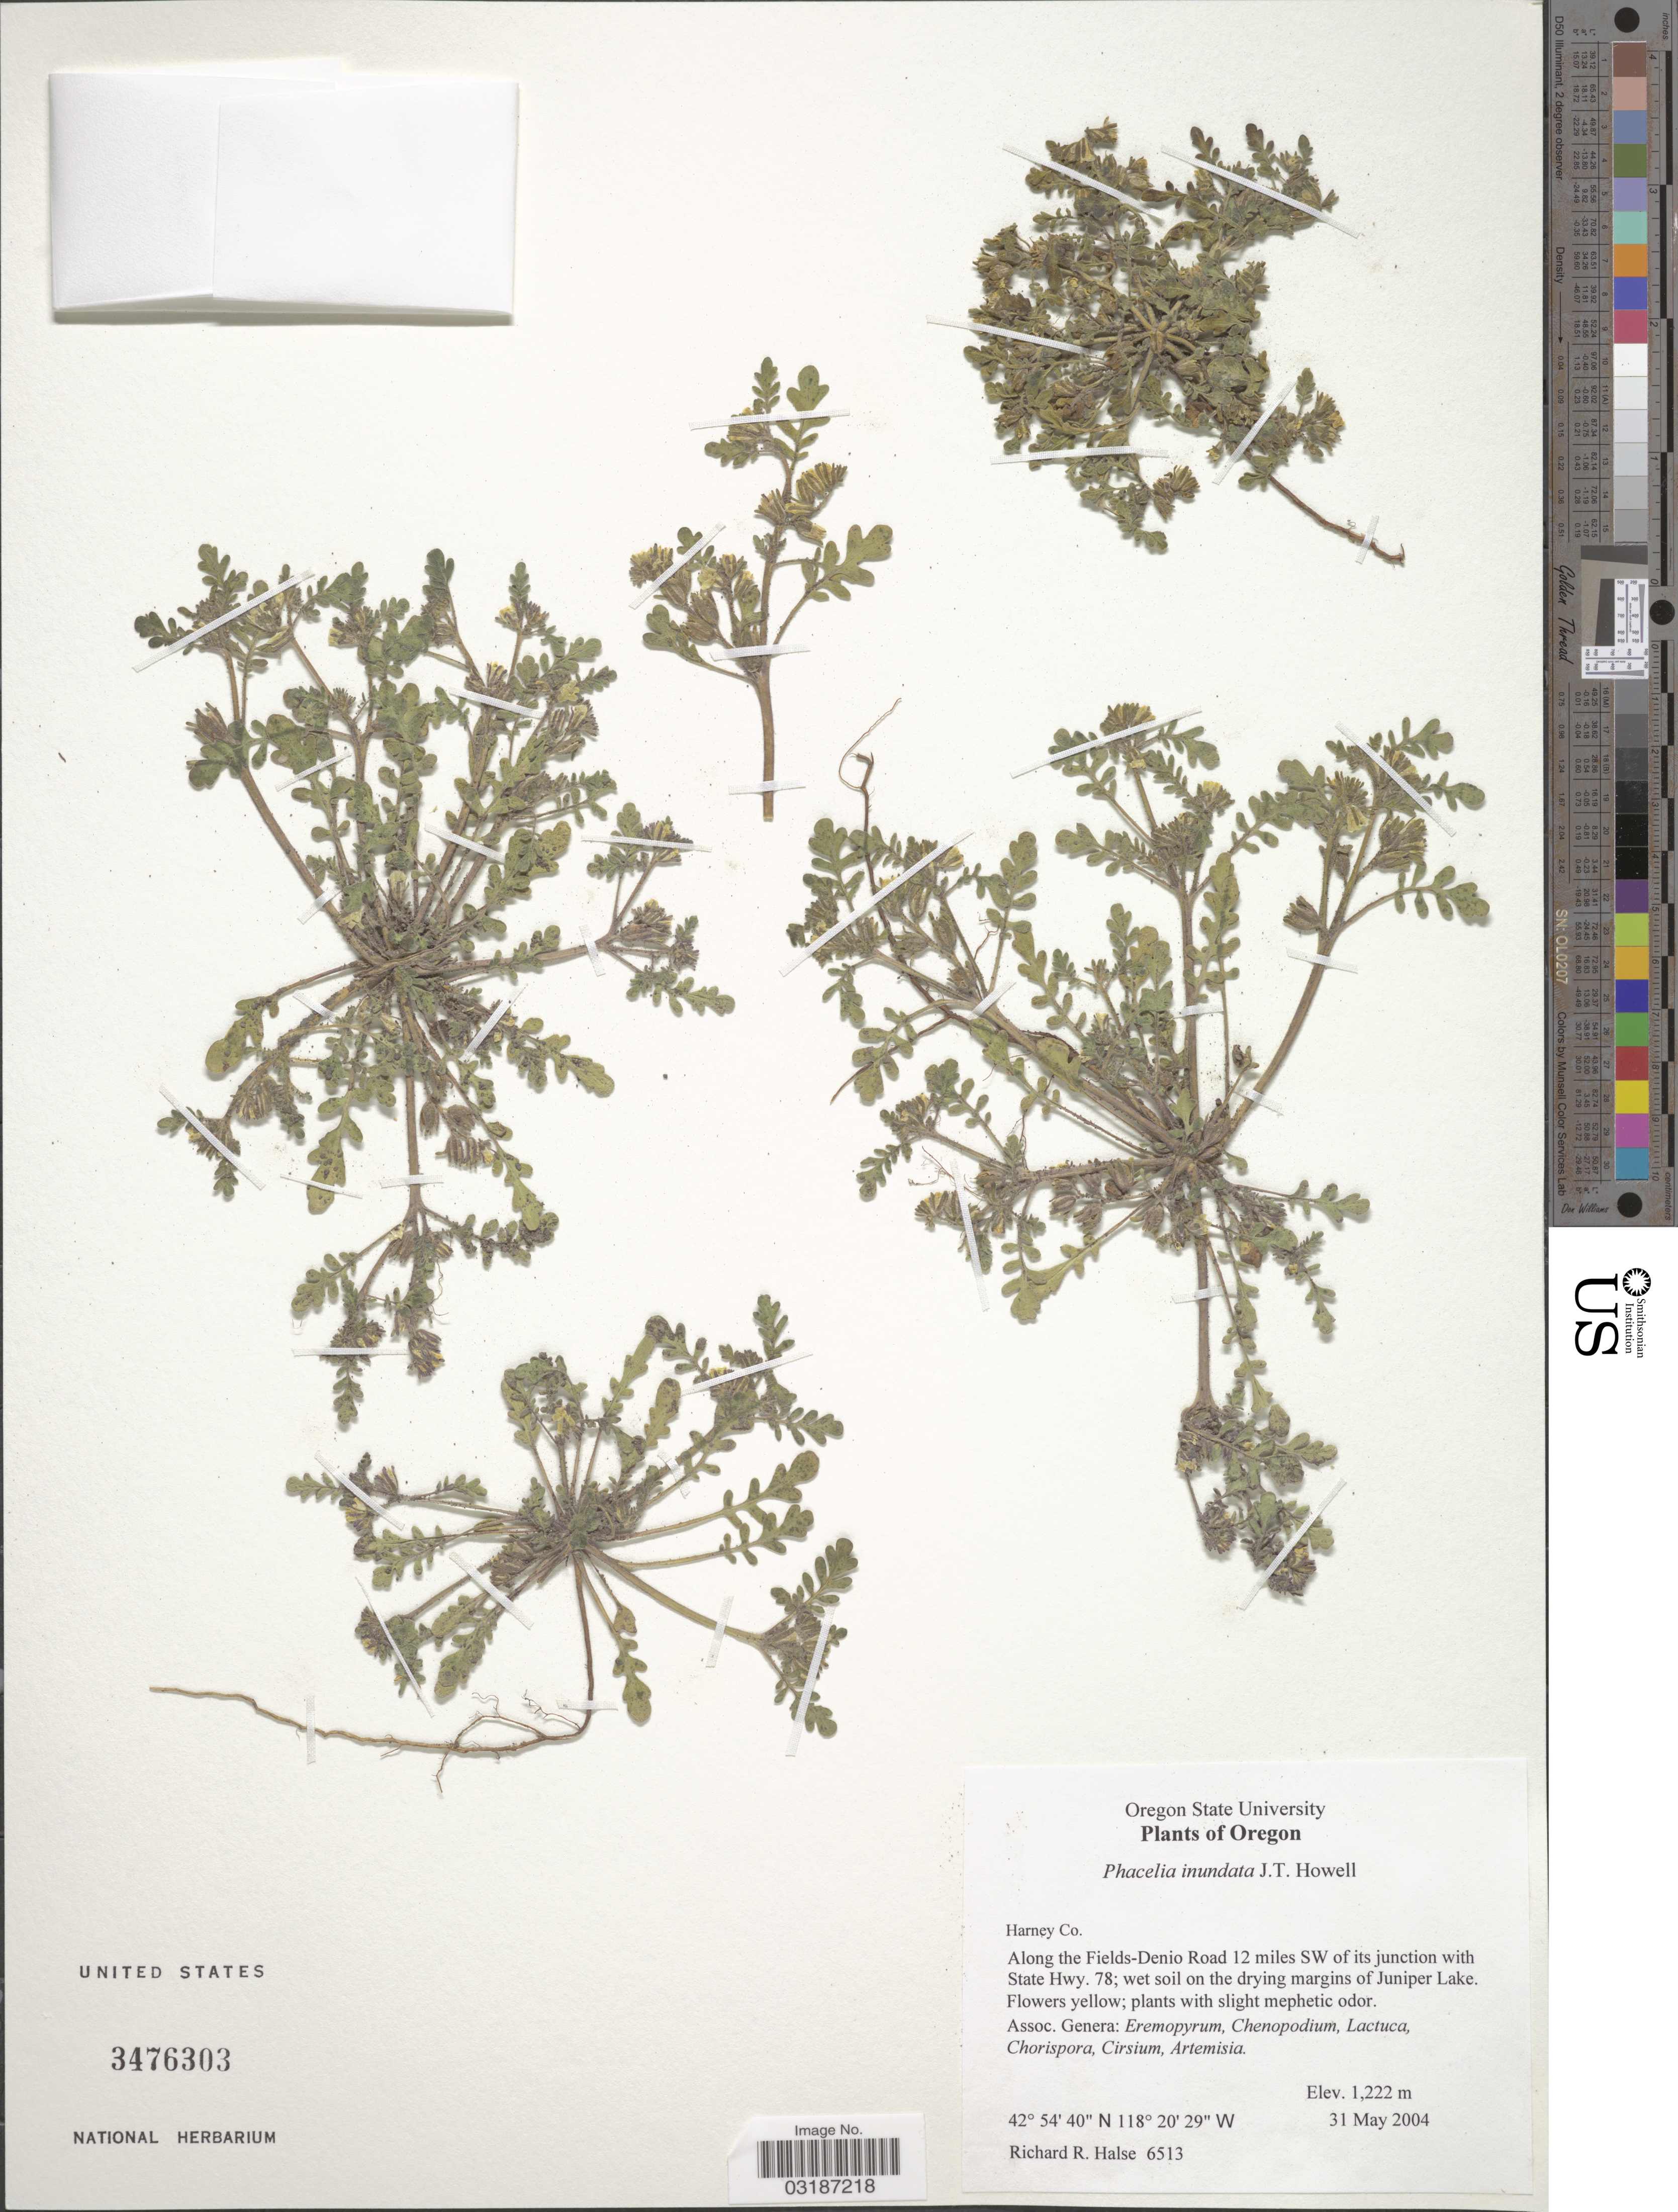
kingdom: Plantae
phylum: Tracheophyta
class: Magnoliopsida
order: Boraginales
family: Hydrophyllaceae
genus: Phacelia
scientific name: Phacelia inundata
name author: J.T. Howell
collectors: R. Halse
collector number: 6513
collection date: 2004-05-31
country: United States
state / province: Oregon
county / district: Harney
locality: Harney Co. Along the Fields-Denio Road 12 miles SW of its junction with State Hwy. 78.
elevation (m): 1222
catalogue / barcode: US 3476303